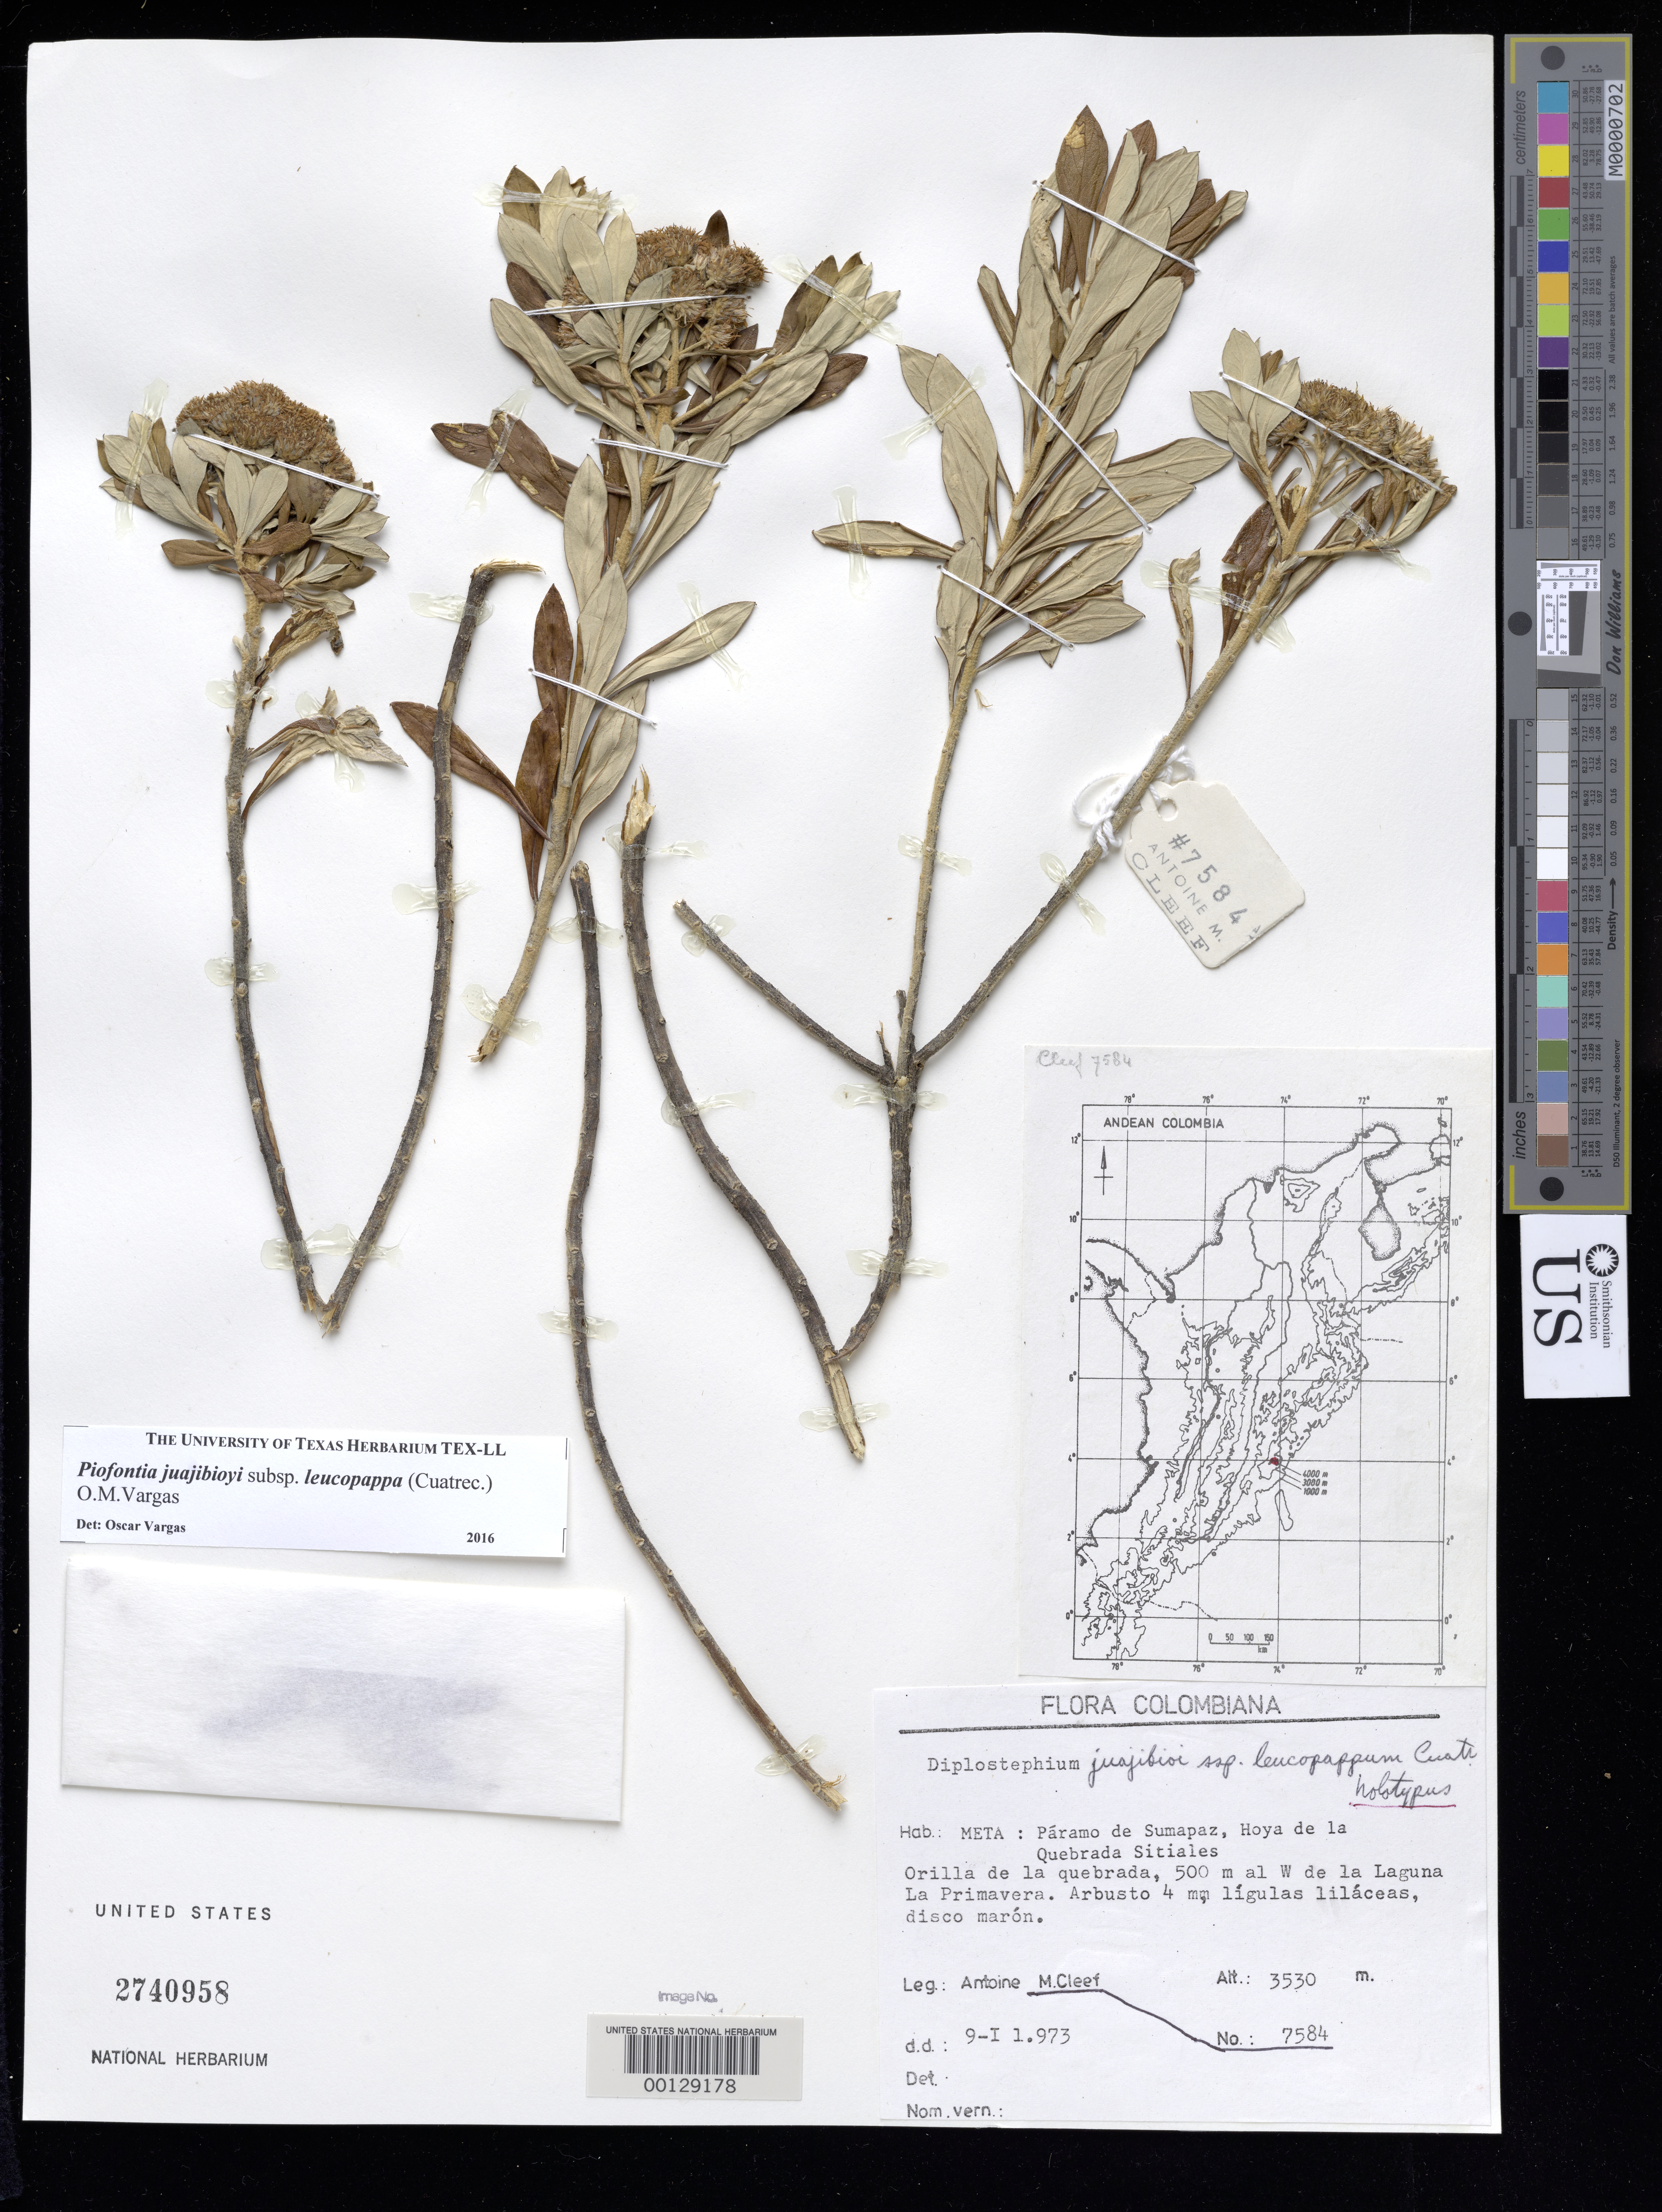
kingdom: Plantae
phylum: Tracheophyta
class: Magnoliopsida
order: Asterales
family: Asteraceae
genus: Diplostephium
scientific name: Diplostephium juajibioyi subsp. leucopappum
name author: Cuatrec.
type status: Holotype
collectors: A. M. Cleef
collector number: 7584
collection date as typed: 09 Jan 1973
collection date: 1973-01-09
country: Colombia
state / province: Cundinamarca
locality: Meta: Páramo de Sumapaz, Hoya de La Quebrada Sitiales.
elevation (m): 3530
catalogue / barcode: US 2740958